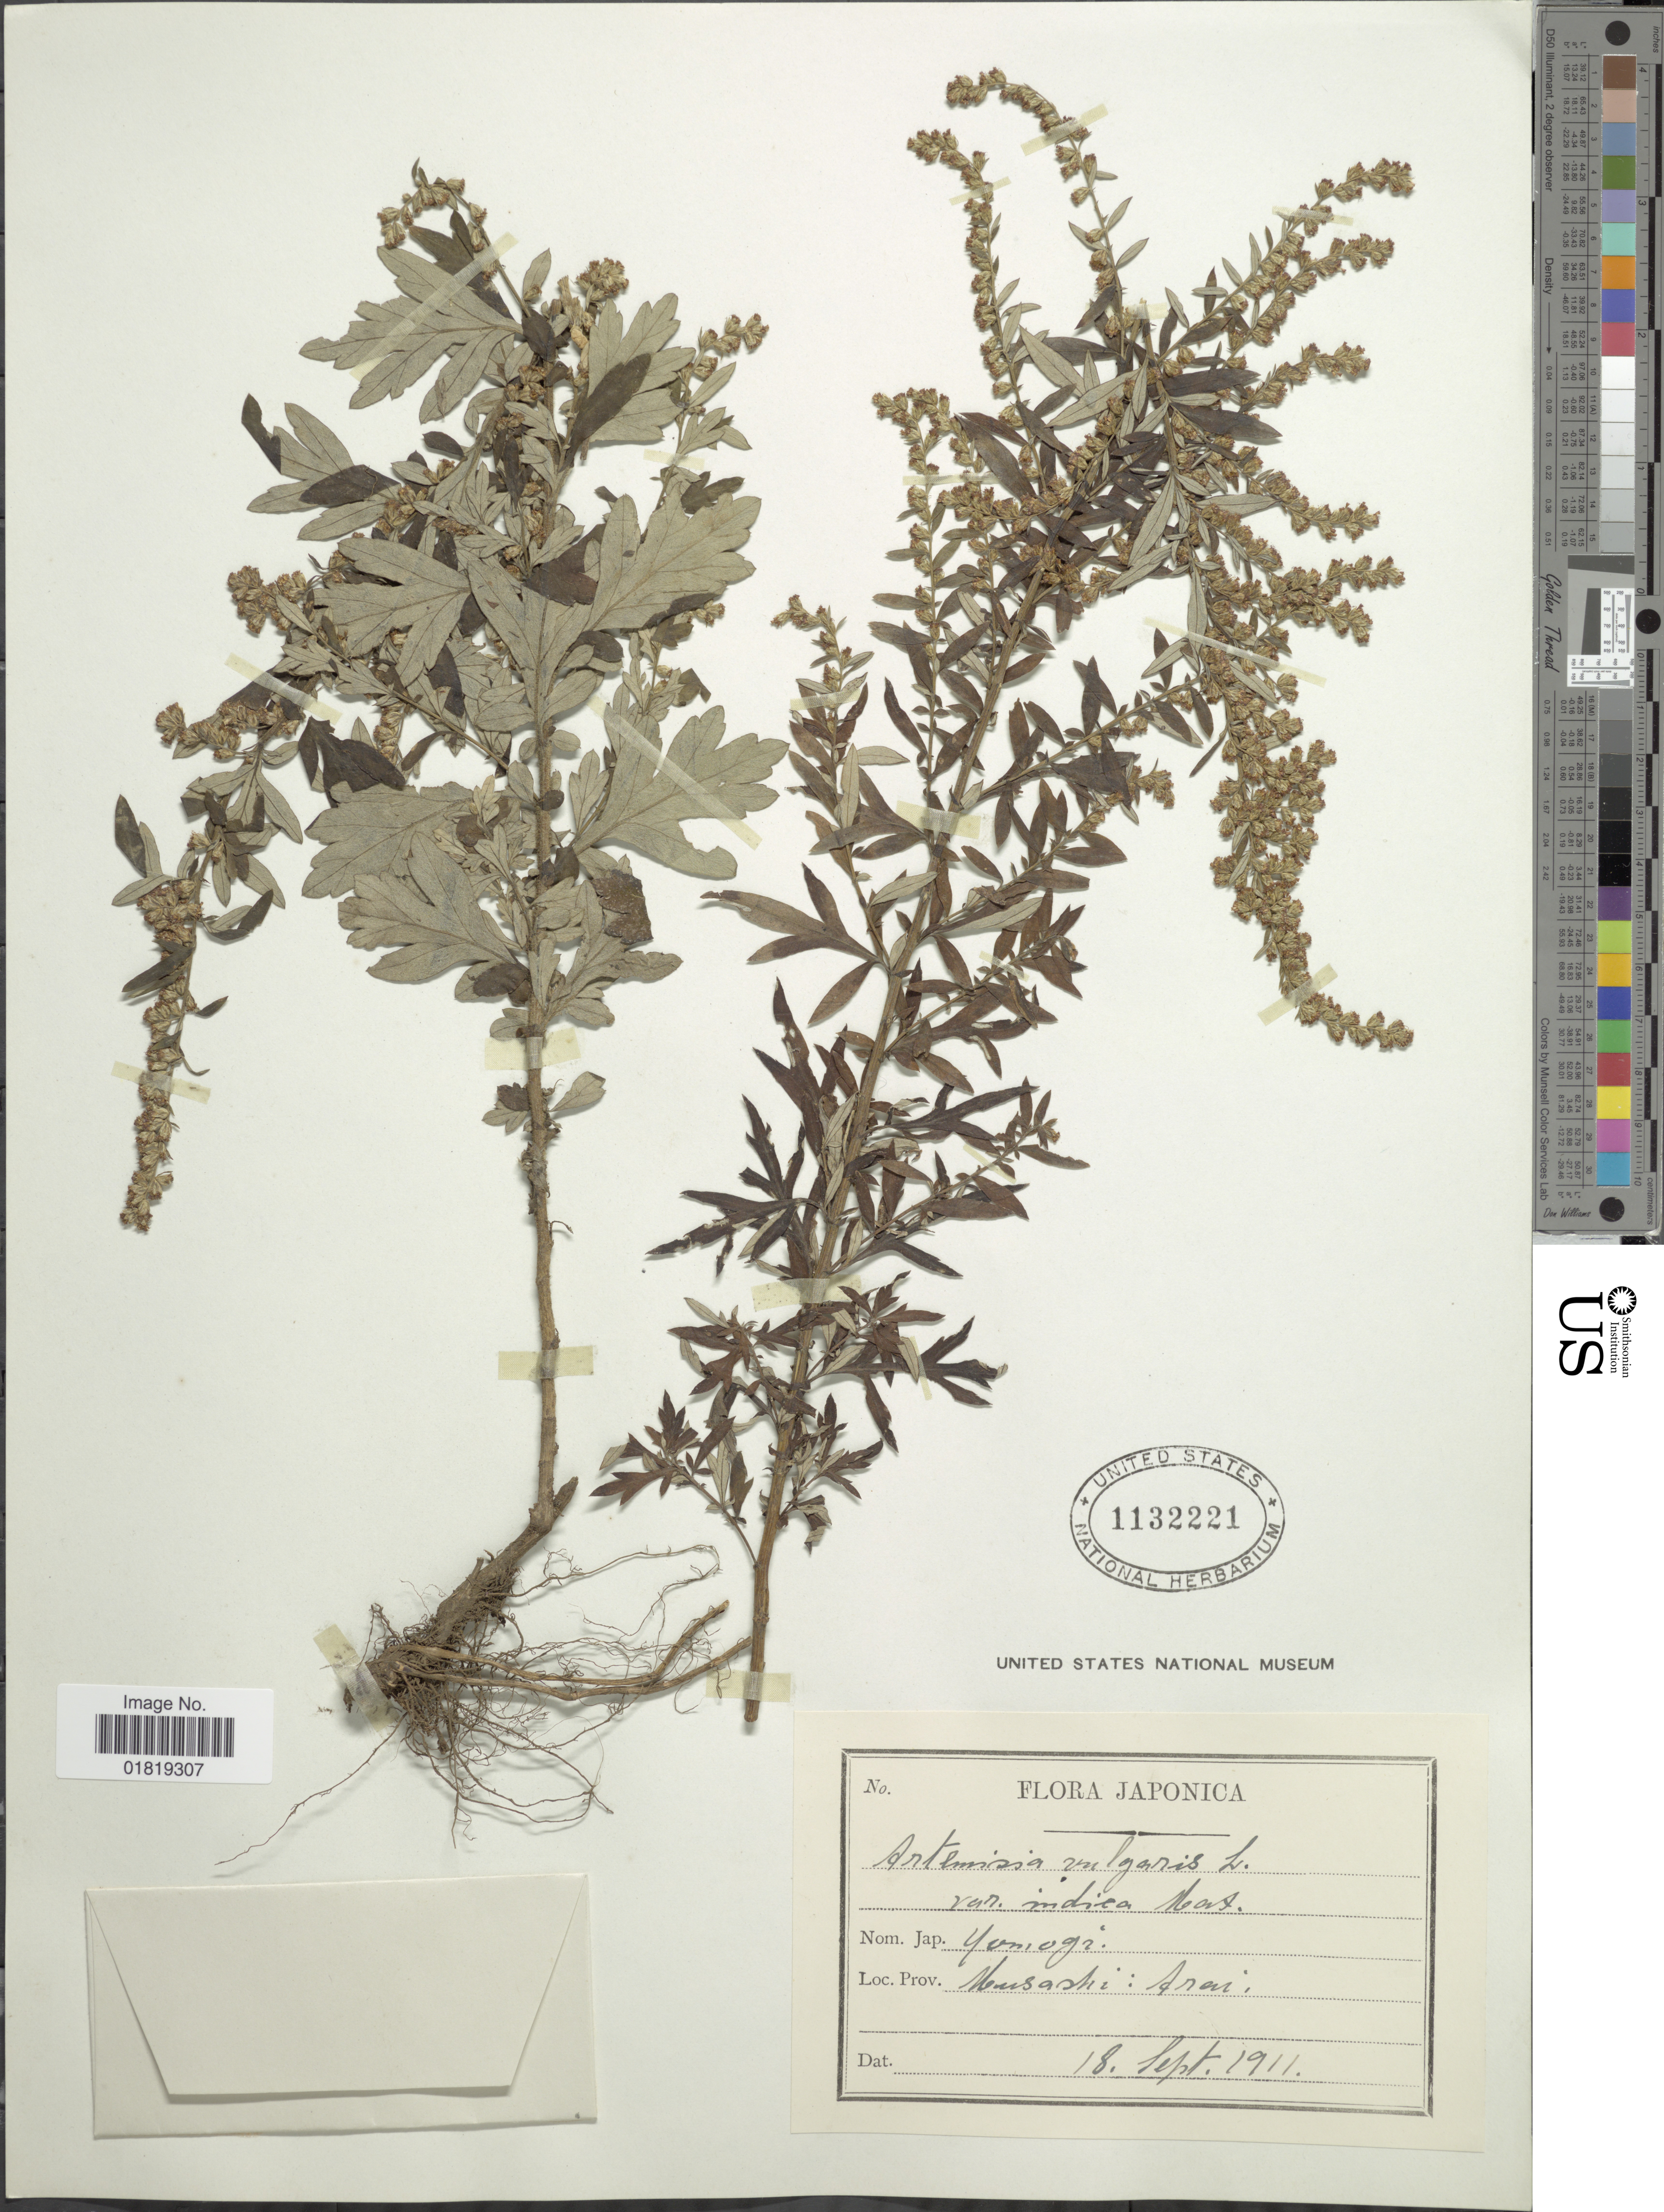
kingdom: Plantae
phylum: Tracheophyta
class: Magnoliopsida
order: Asterales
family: Asteraceae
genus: Artemisia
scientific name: Artemisia vulgaris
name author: L.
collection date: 1911-09-18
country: Japan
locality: Musashi: Arai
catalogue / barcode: US 1132221